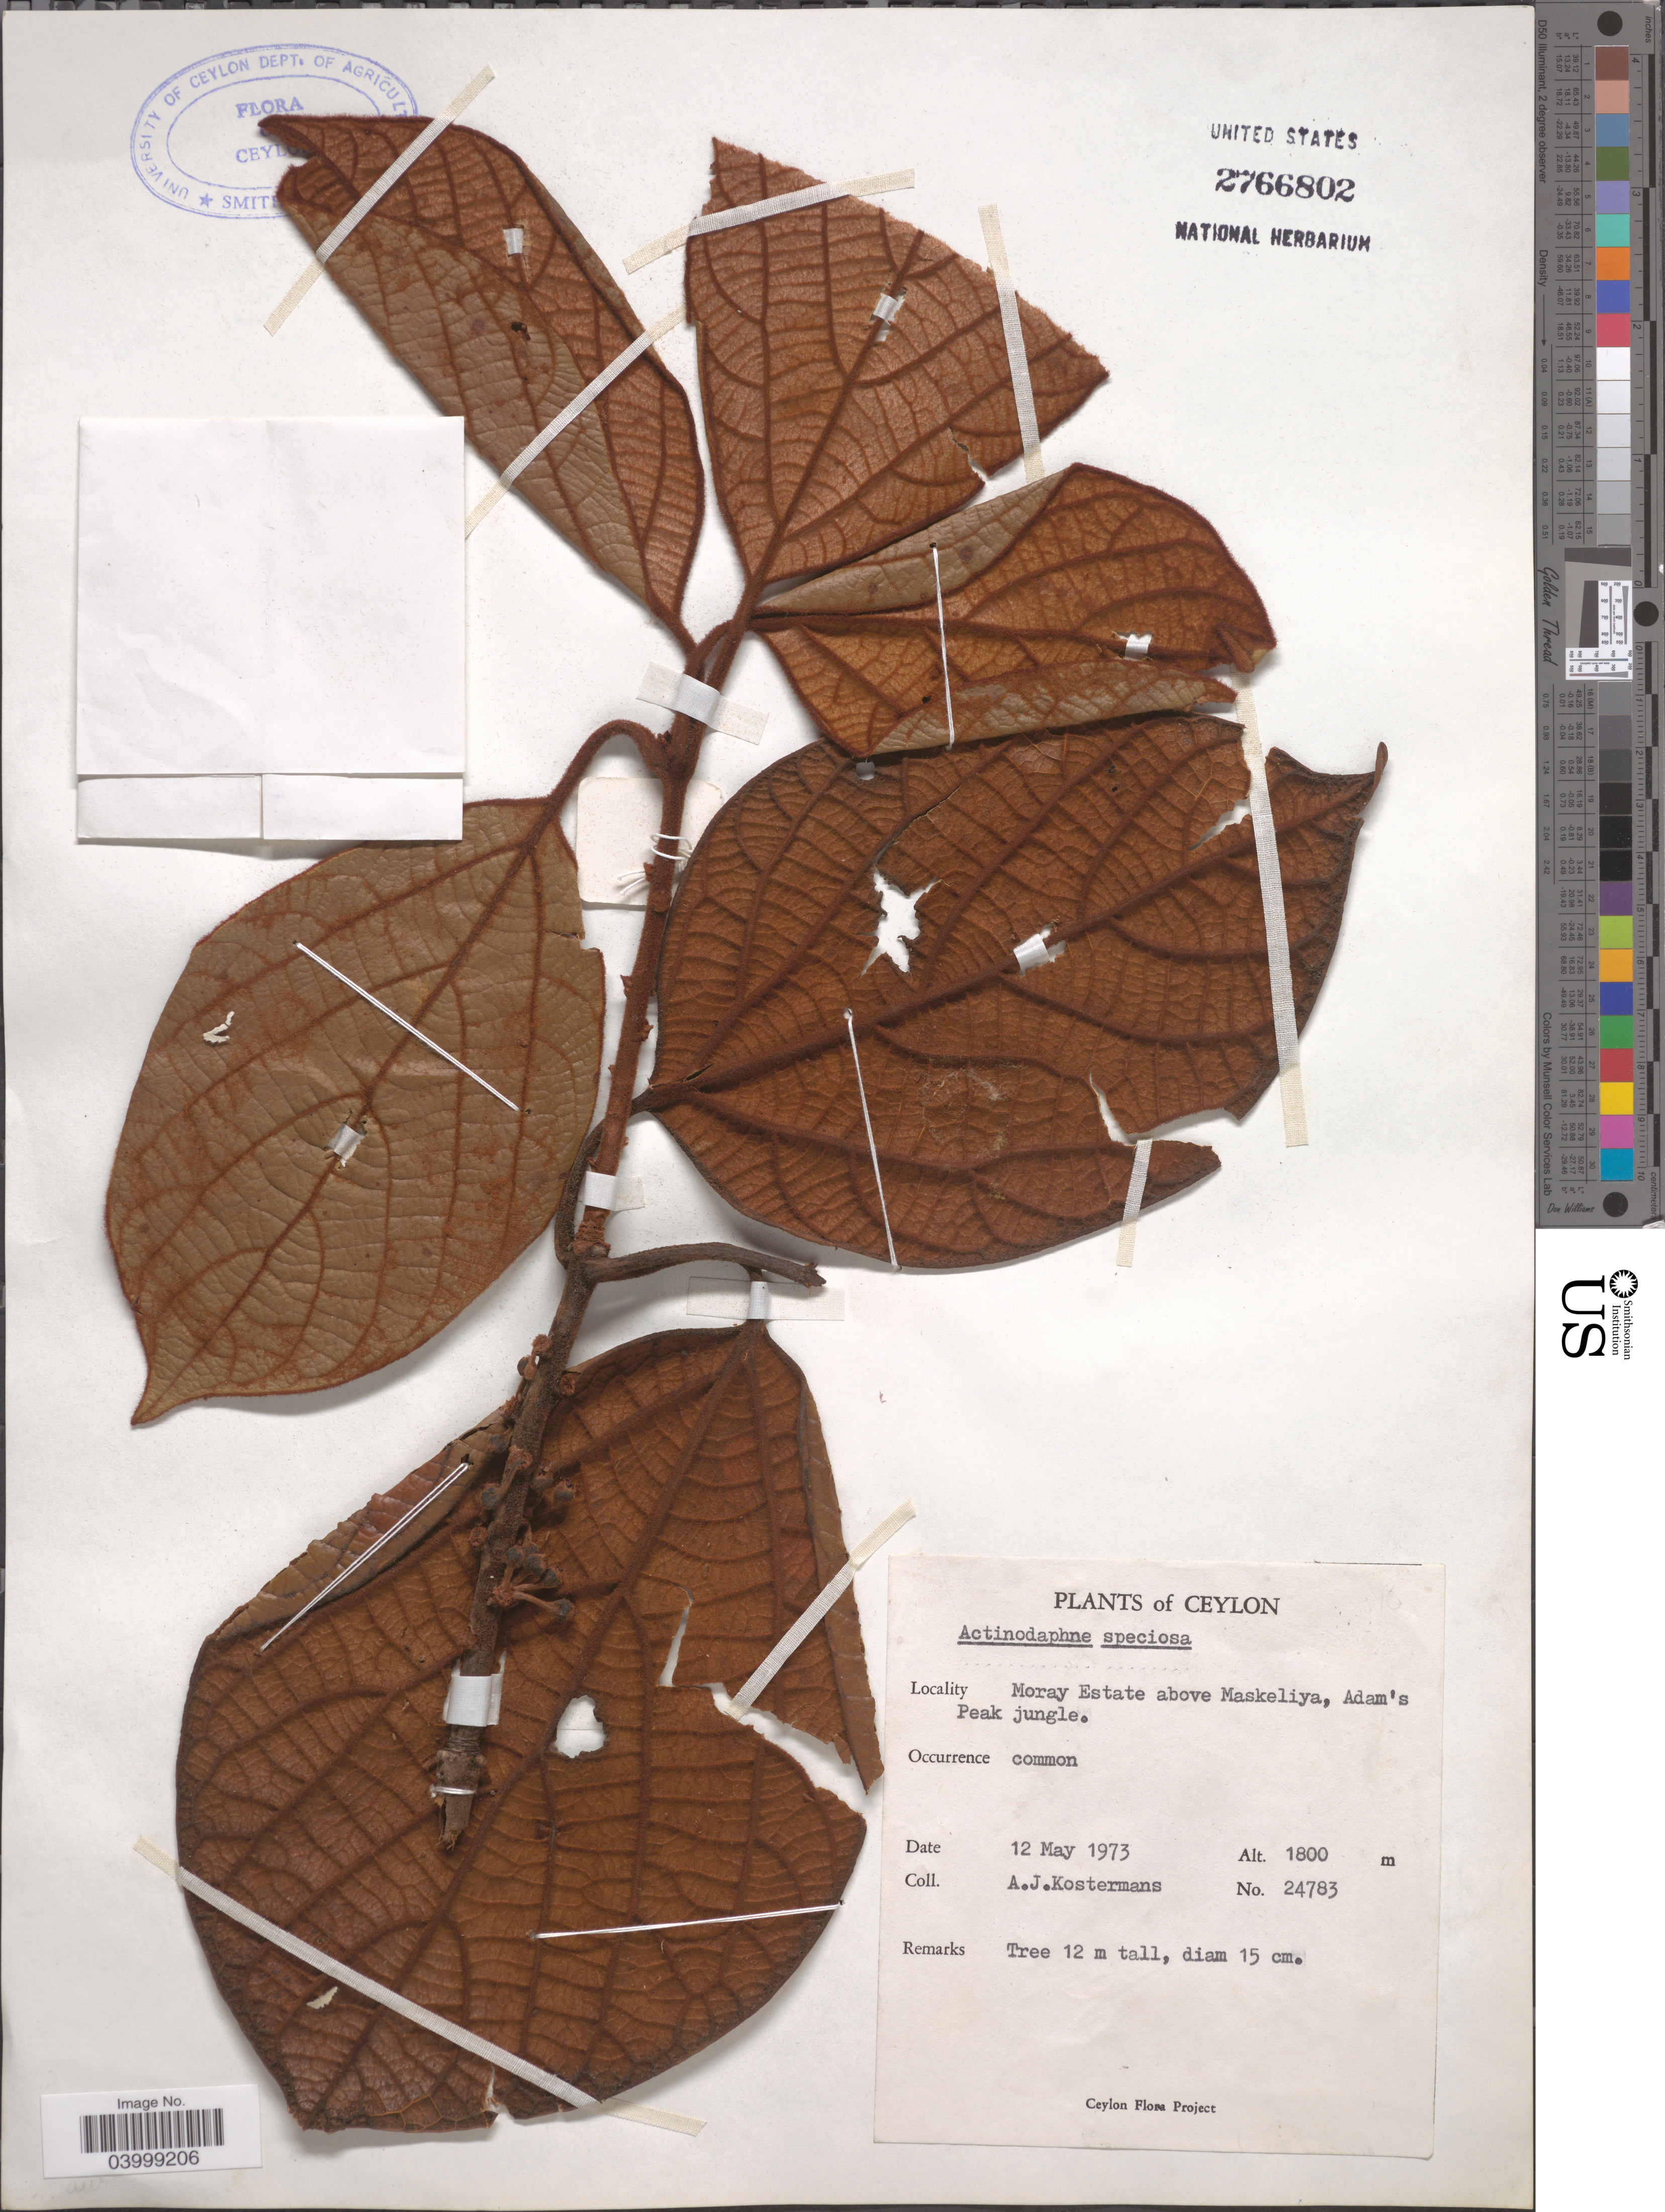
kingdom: Plantae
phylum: Tracheophyta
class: Magnoliopsida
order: Laurales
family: Lauraceae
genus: Actinodaphne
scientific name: Actinodaphne speciosa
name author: Nees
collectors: A. J. G. Kostermans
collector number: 24783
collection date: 1973-05-12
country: Sri Lanka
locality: Ceylon. Moray Estate above Maskeliya, Adam's Peak jungle.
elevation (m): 1800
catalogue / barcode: US 2766802